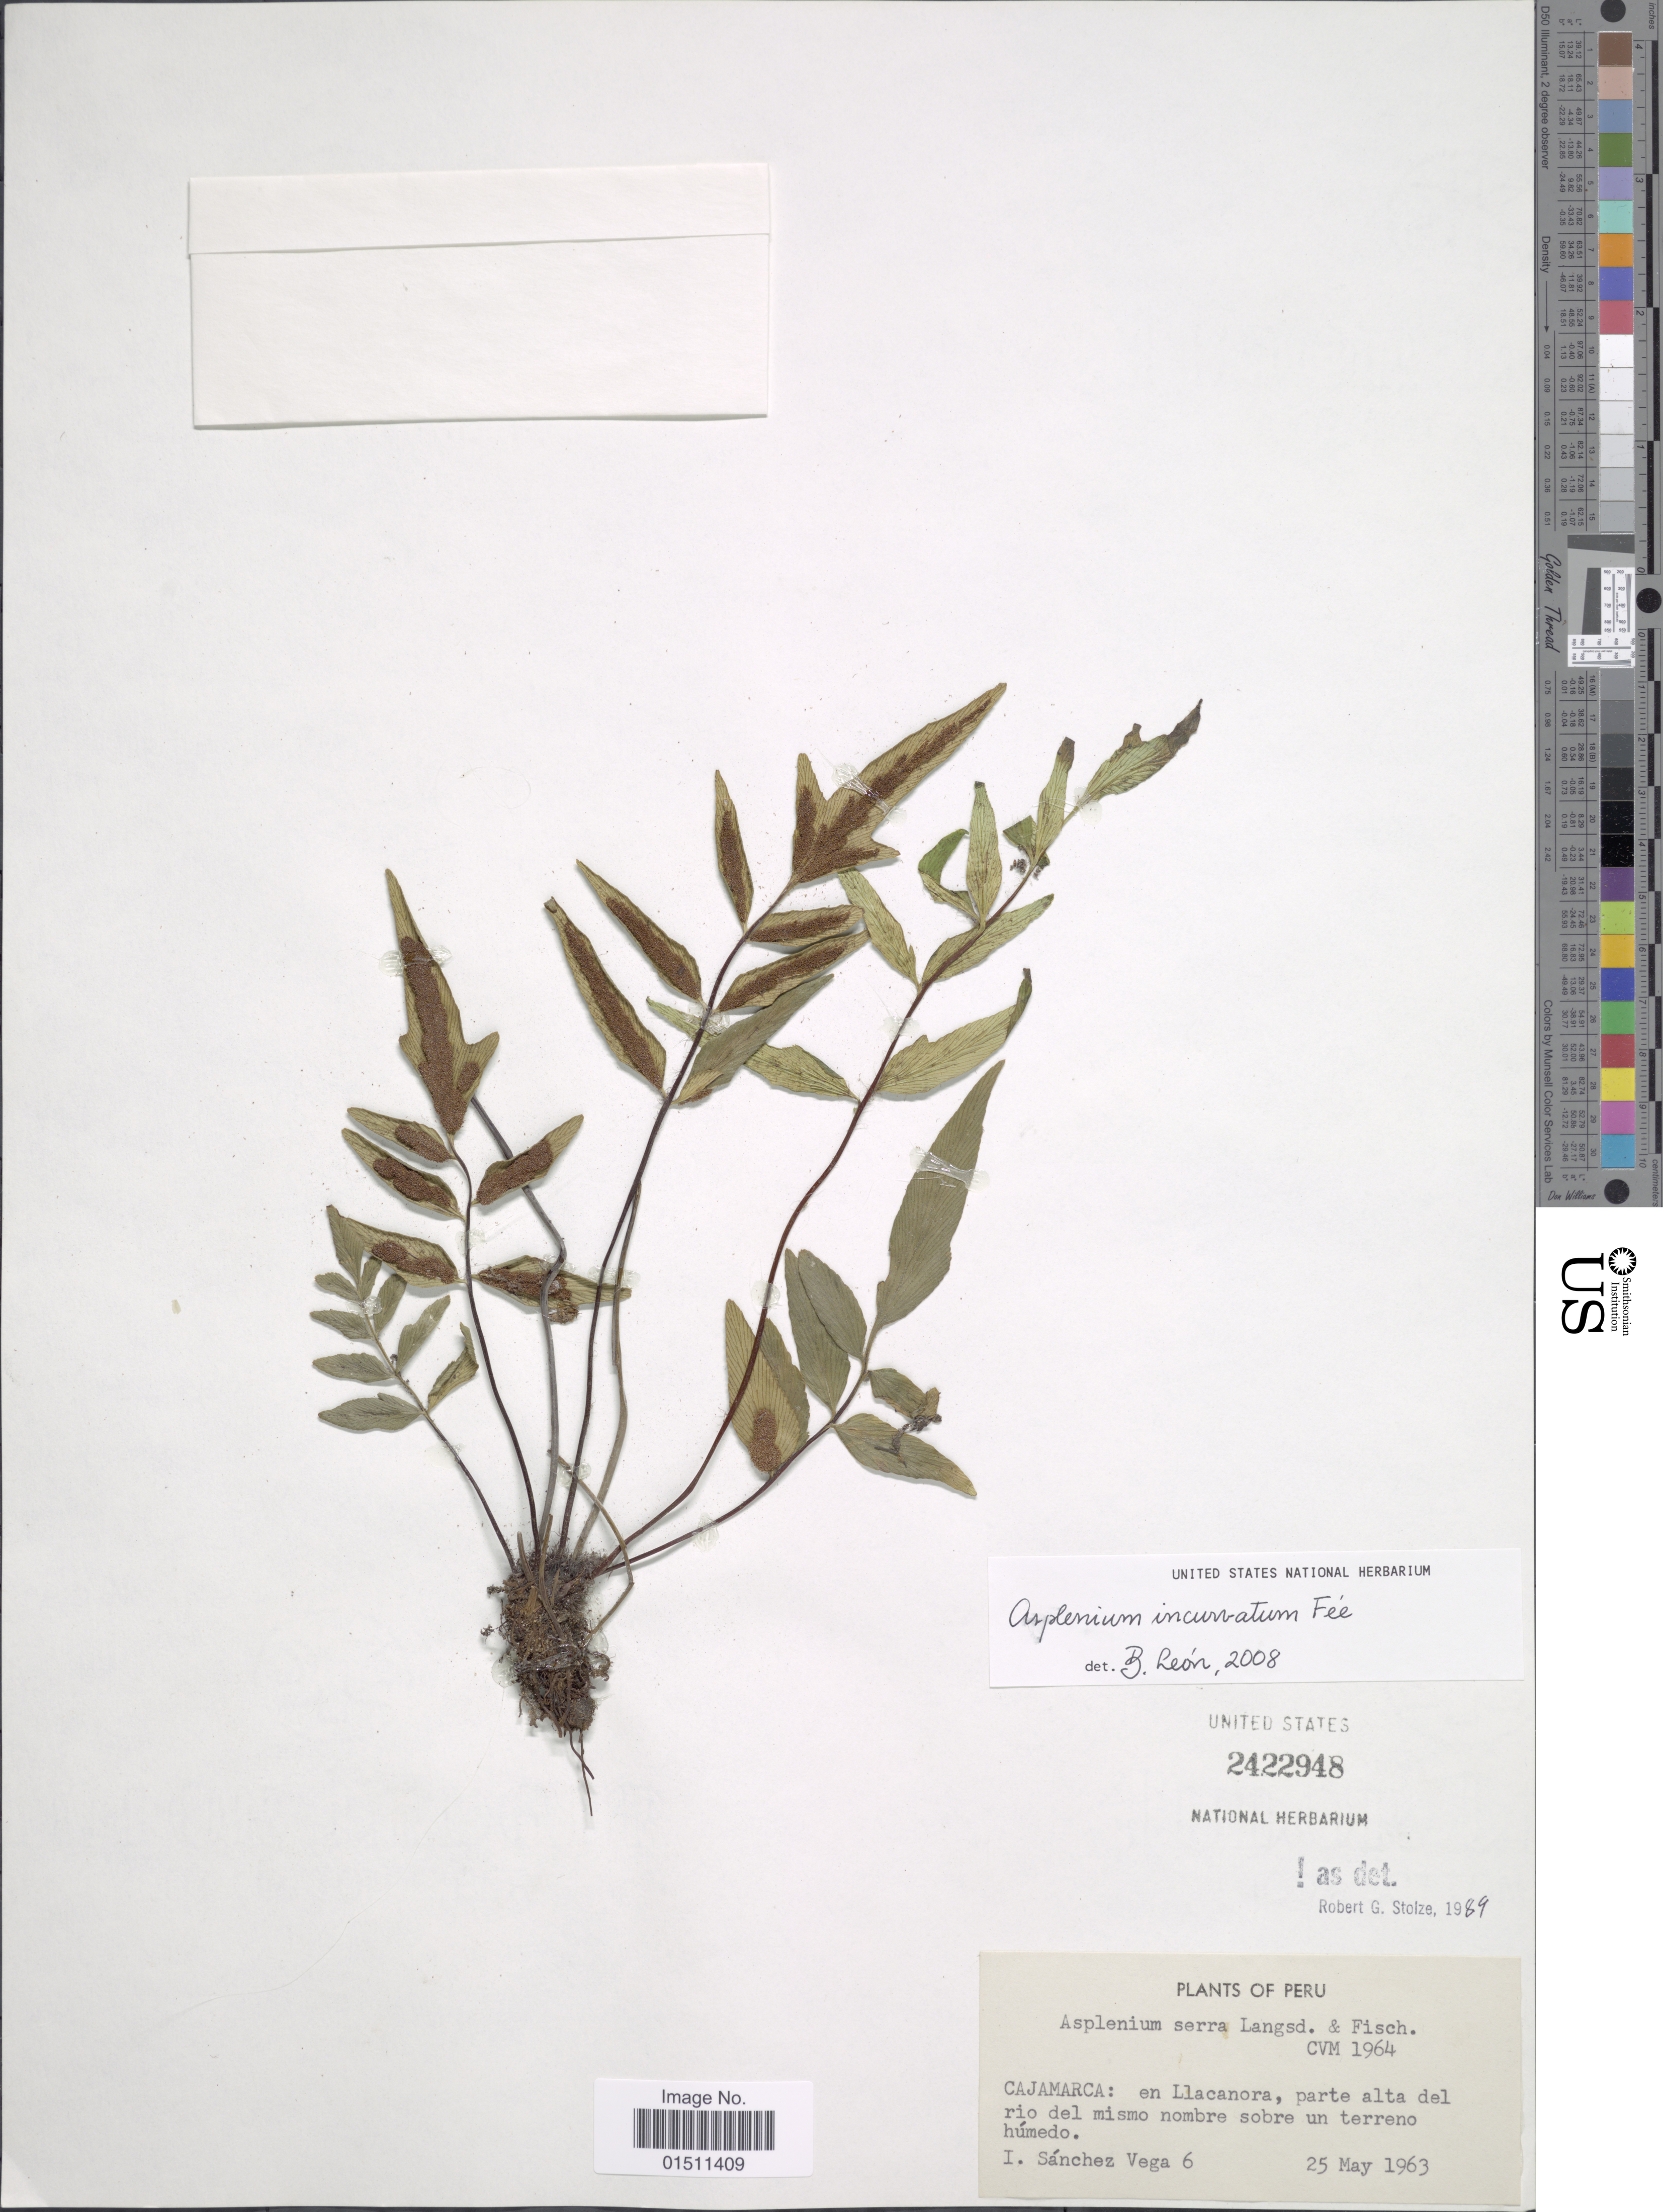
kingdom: Plantae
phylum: Tracheophyta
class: Polypodiopsida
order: Polypodiales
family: Aspleniaceae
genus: Asplenium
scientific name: Asplenium incurvatum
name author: Fée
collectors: I. Sánchez Vega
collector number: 6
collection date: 1963-05-25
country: Peru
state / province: Cajamarca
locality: Peru, Cajamarca: en Llacanora, parte alta del rio del mismo nombre sobre un terreno húmedo.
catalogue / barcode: US 2422948